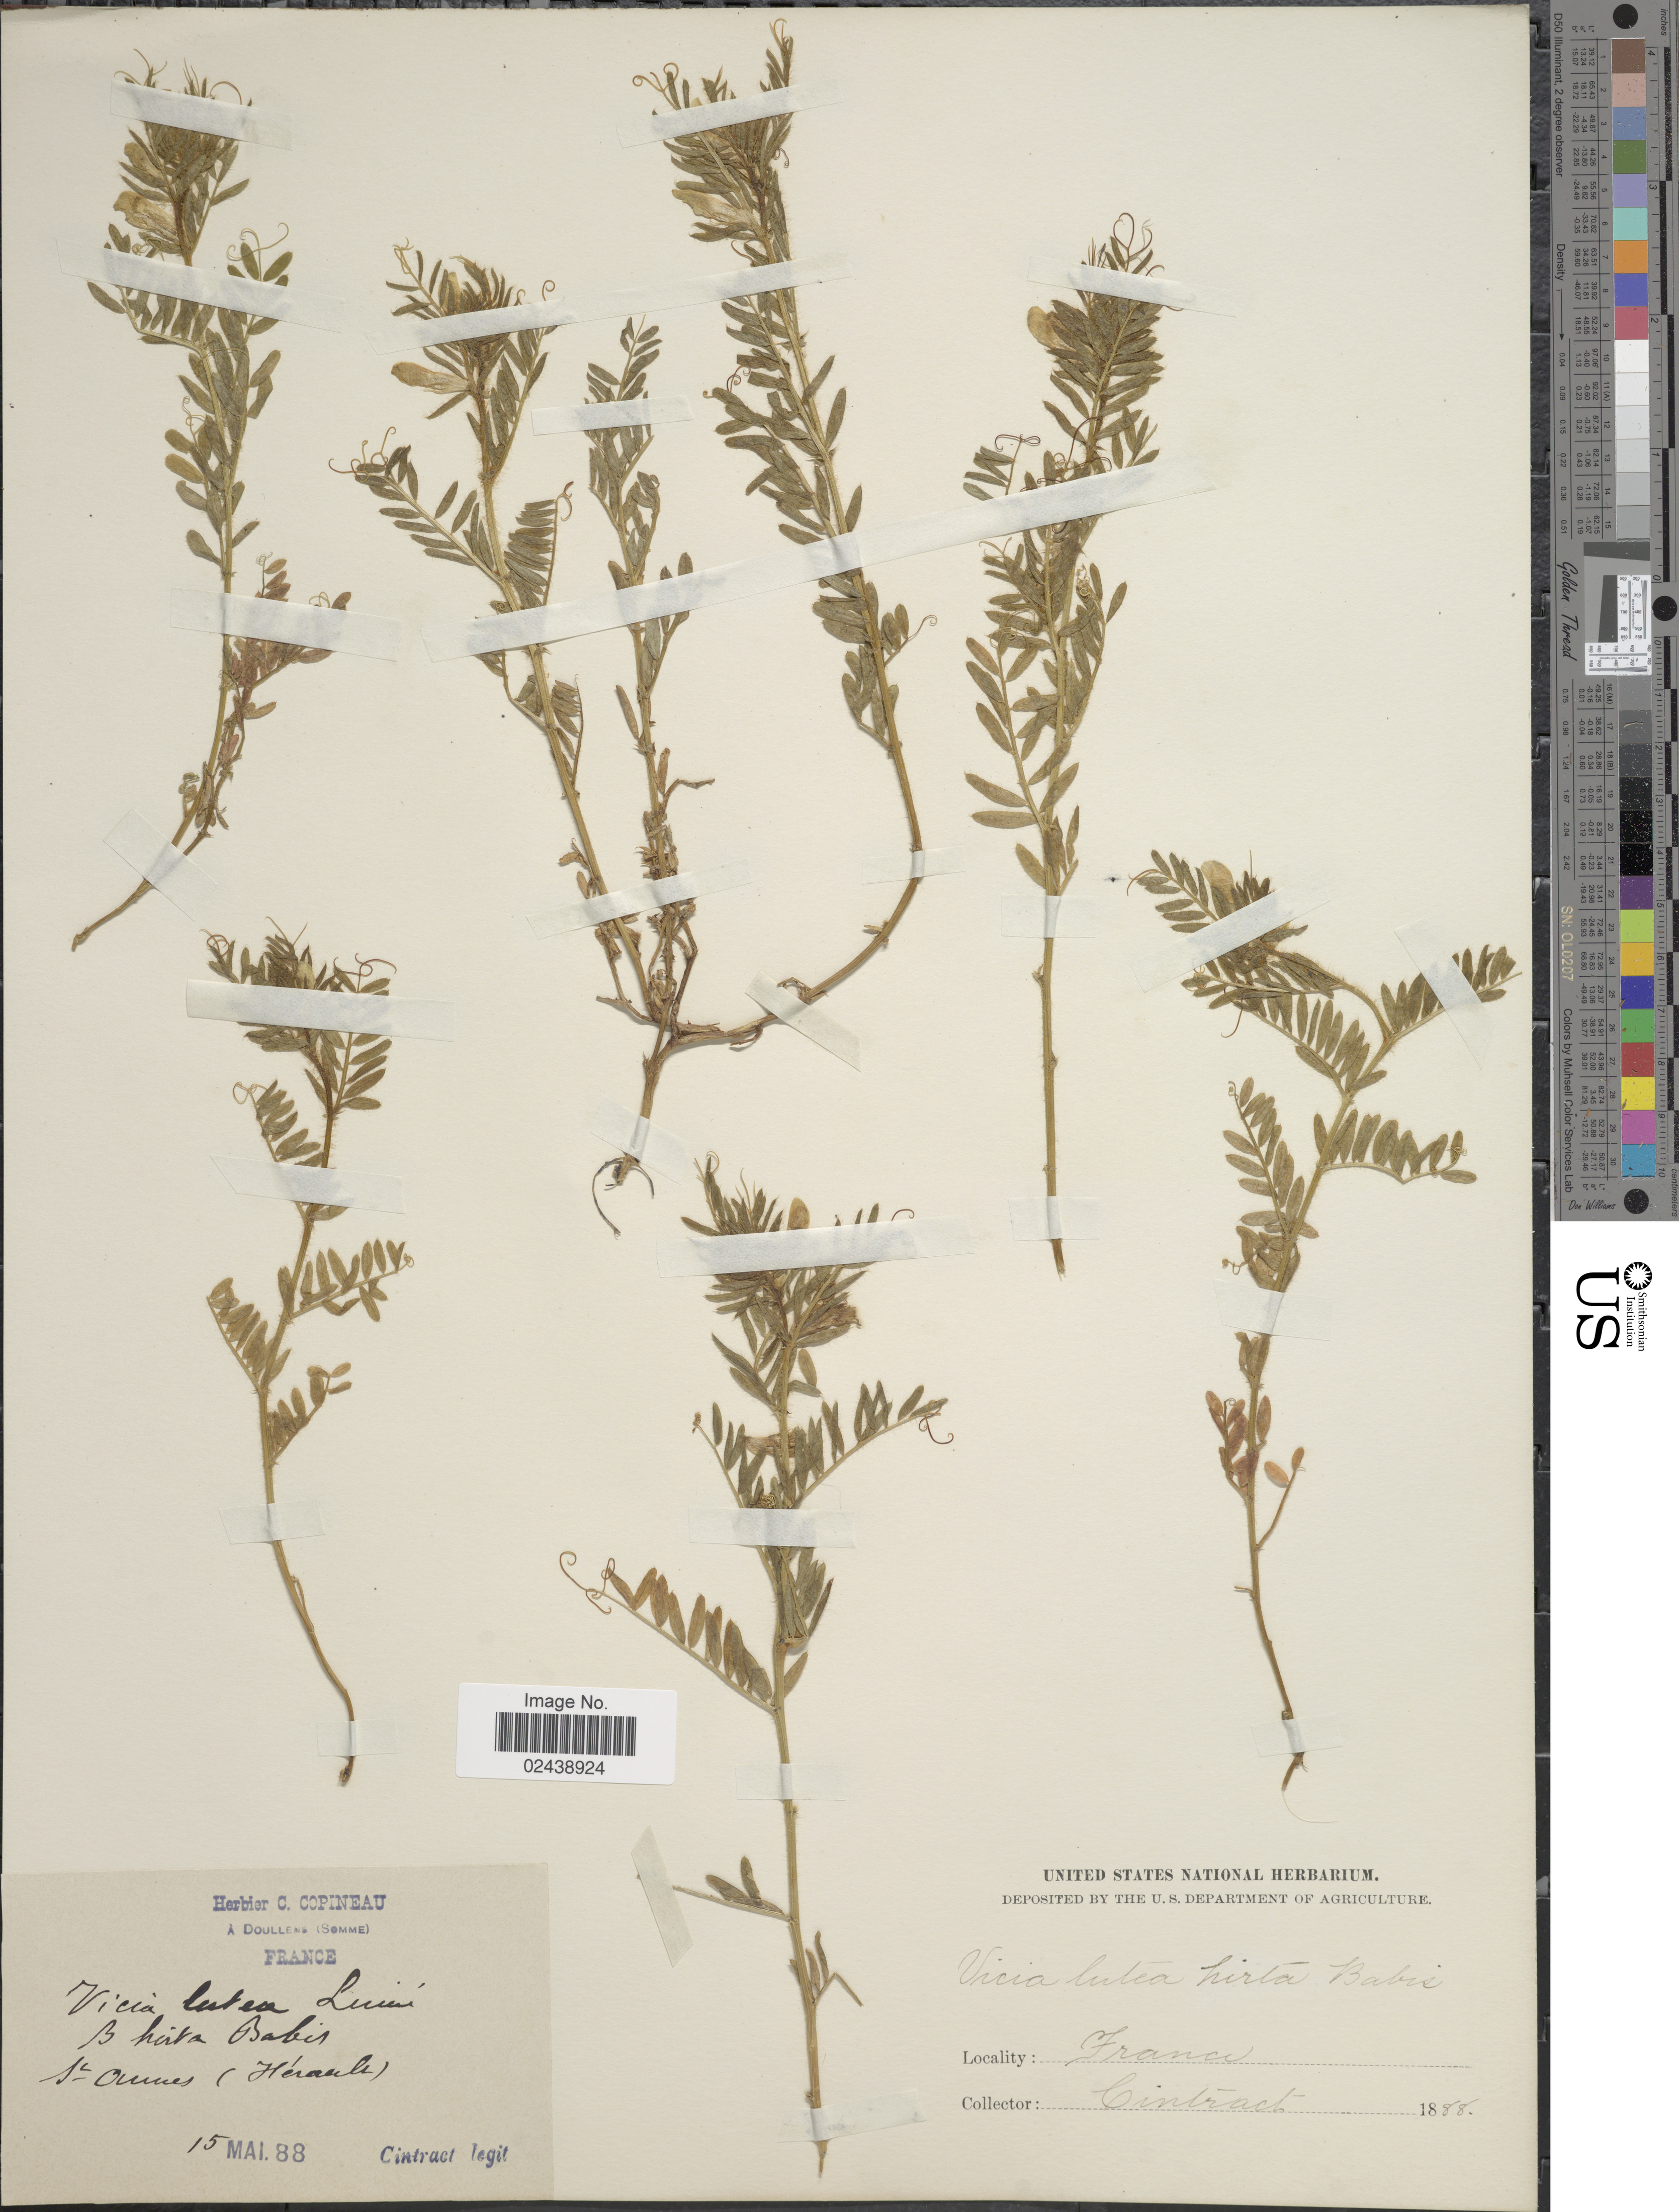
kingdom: Plantae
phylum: Tracheophyta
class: Magnoliopsida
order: Fabales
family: Fabaceae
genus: Vicia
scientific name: Vicia lutea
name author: L.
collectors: Cintract, --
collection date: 1888-05-15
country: France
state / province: Occitanie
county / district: Hérault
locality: B. herta Babis. St. Aimes (Herault)